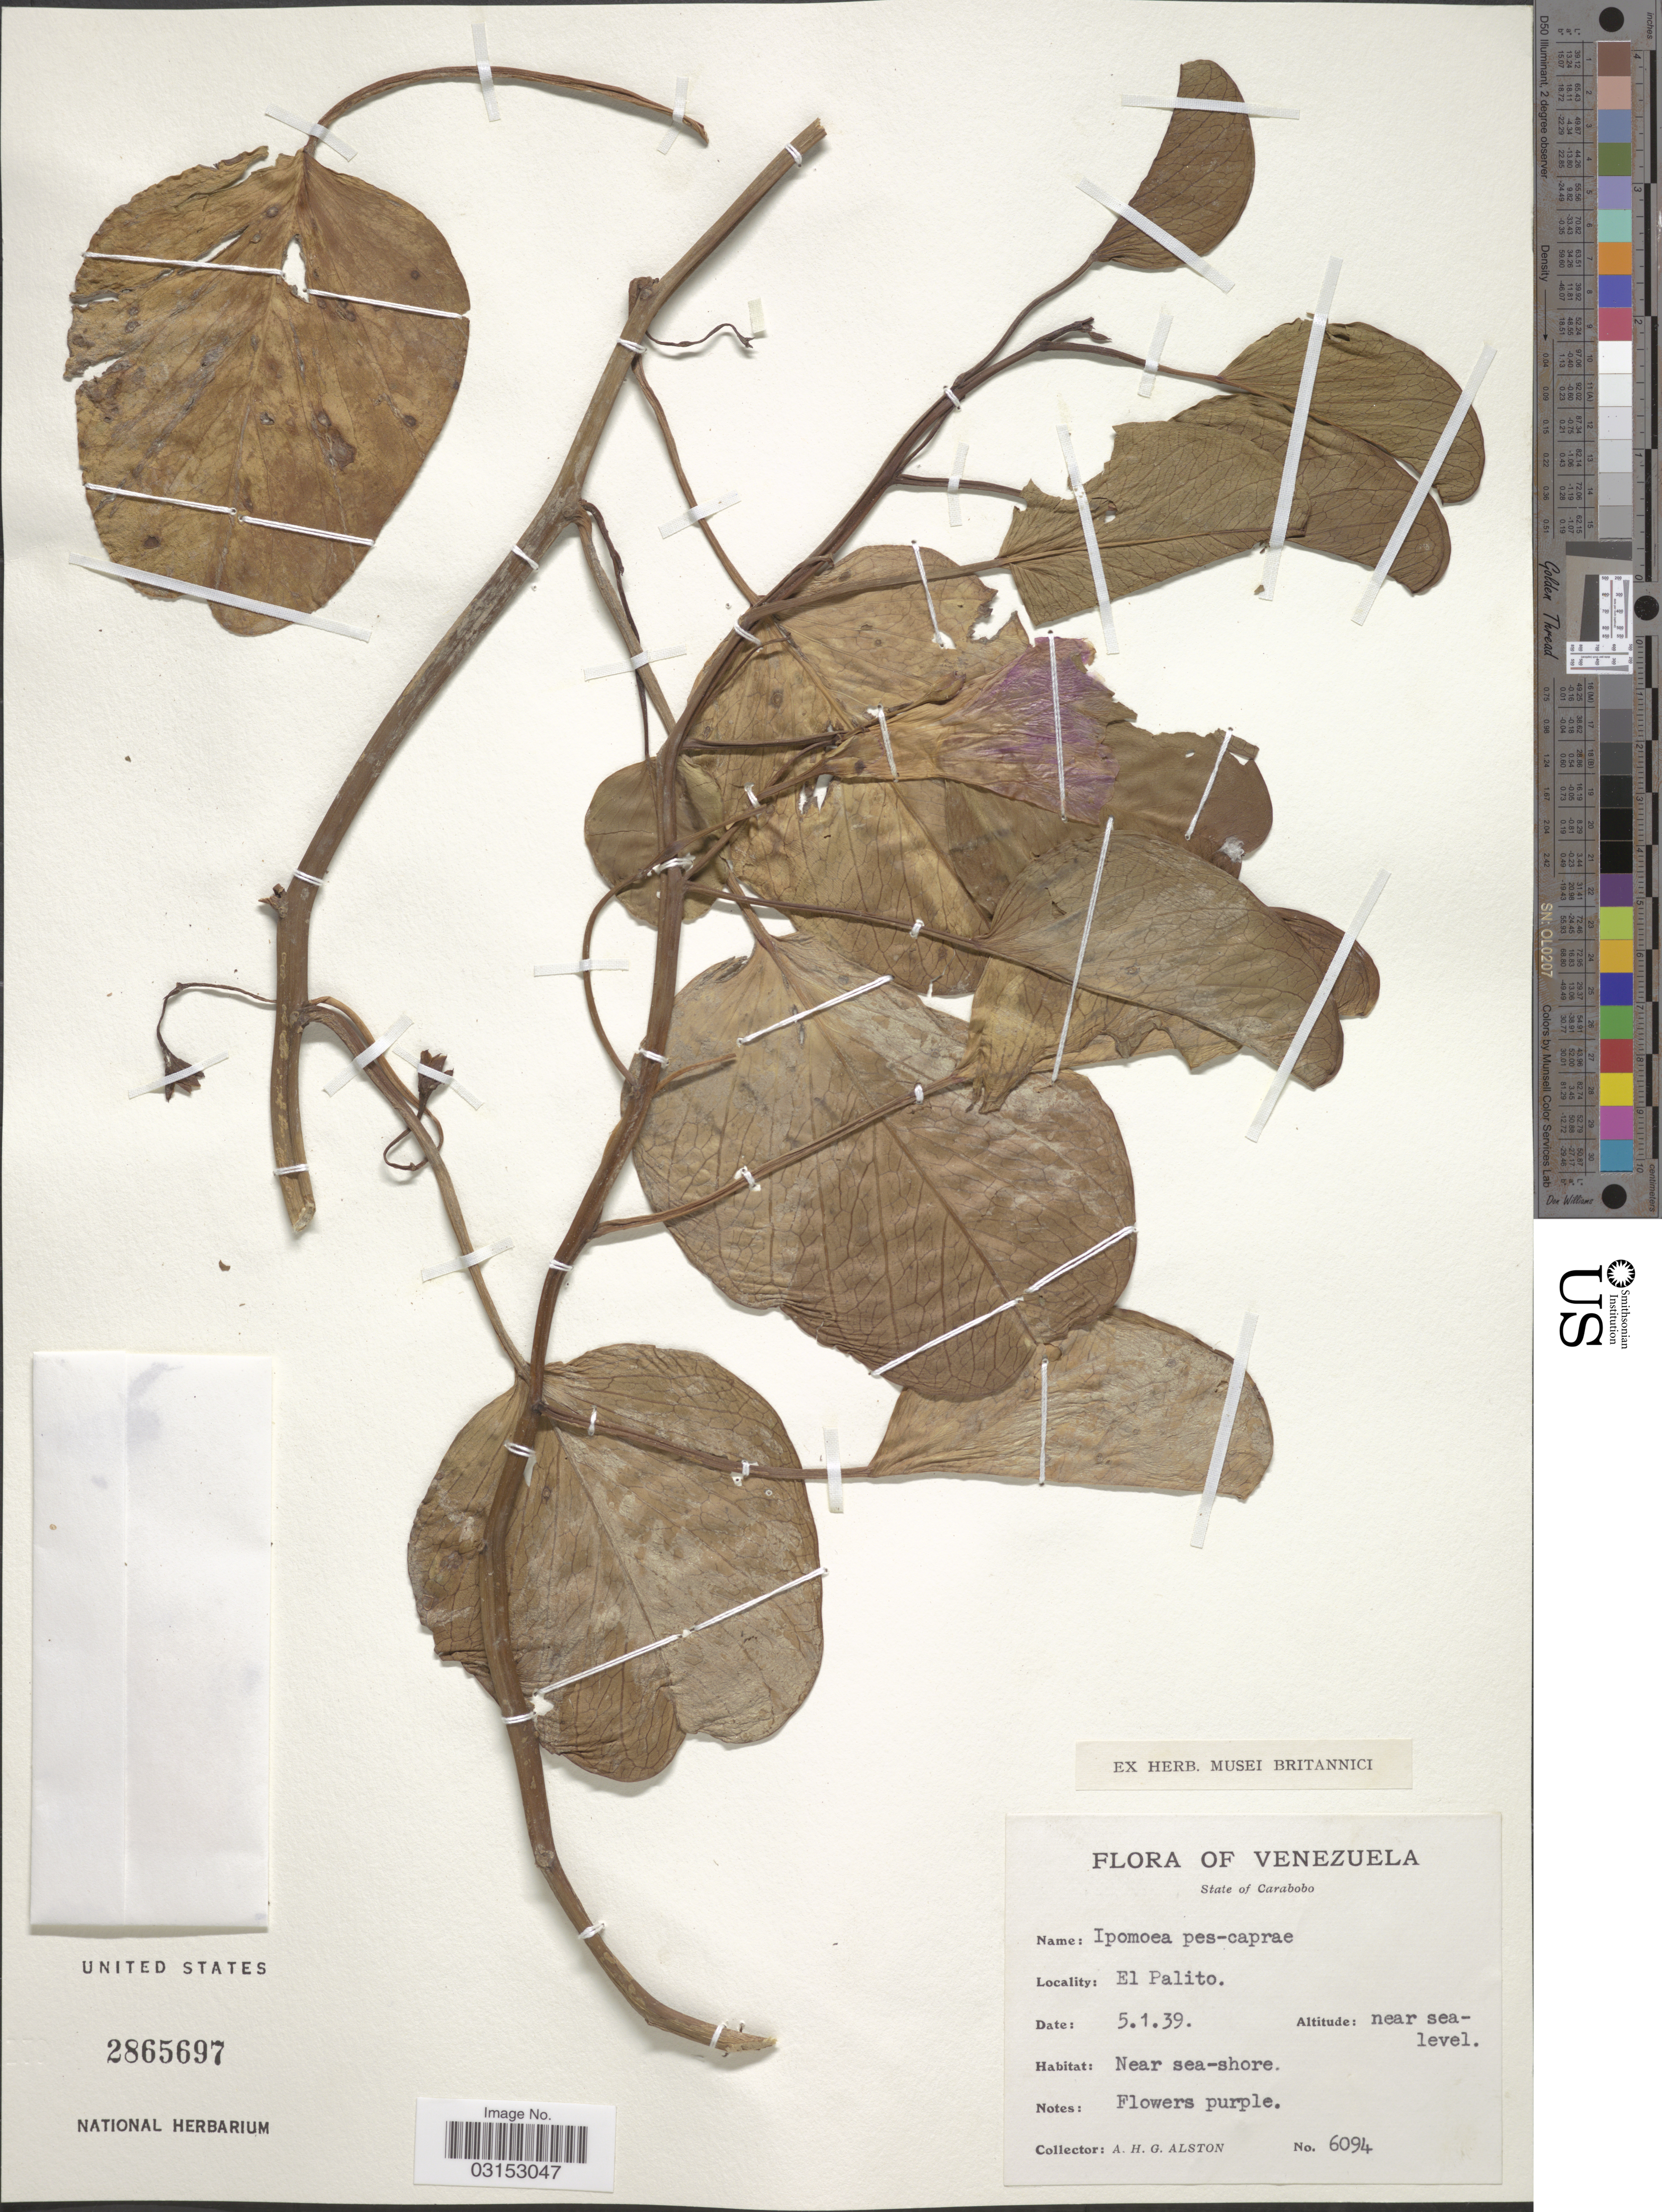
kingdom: Plantae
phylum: Tracheophyta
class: Magnoliopsida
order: Solanales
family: Convolvulaceae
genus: Ipomoea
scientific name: Ipomoea pes-caprae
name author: (L.) R. Br.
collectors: A. H. Alston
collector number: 6094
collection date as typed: Transcribed d/m/y: 5/1/39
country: Venezuela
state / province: Carabobo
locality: El Palito.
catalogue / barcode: US 2865697